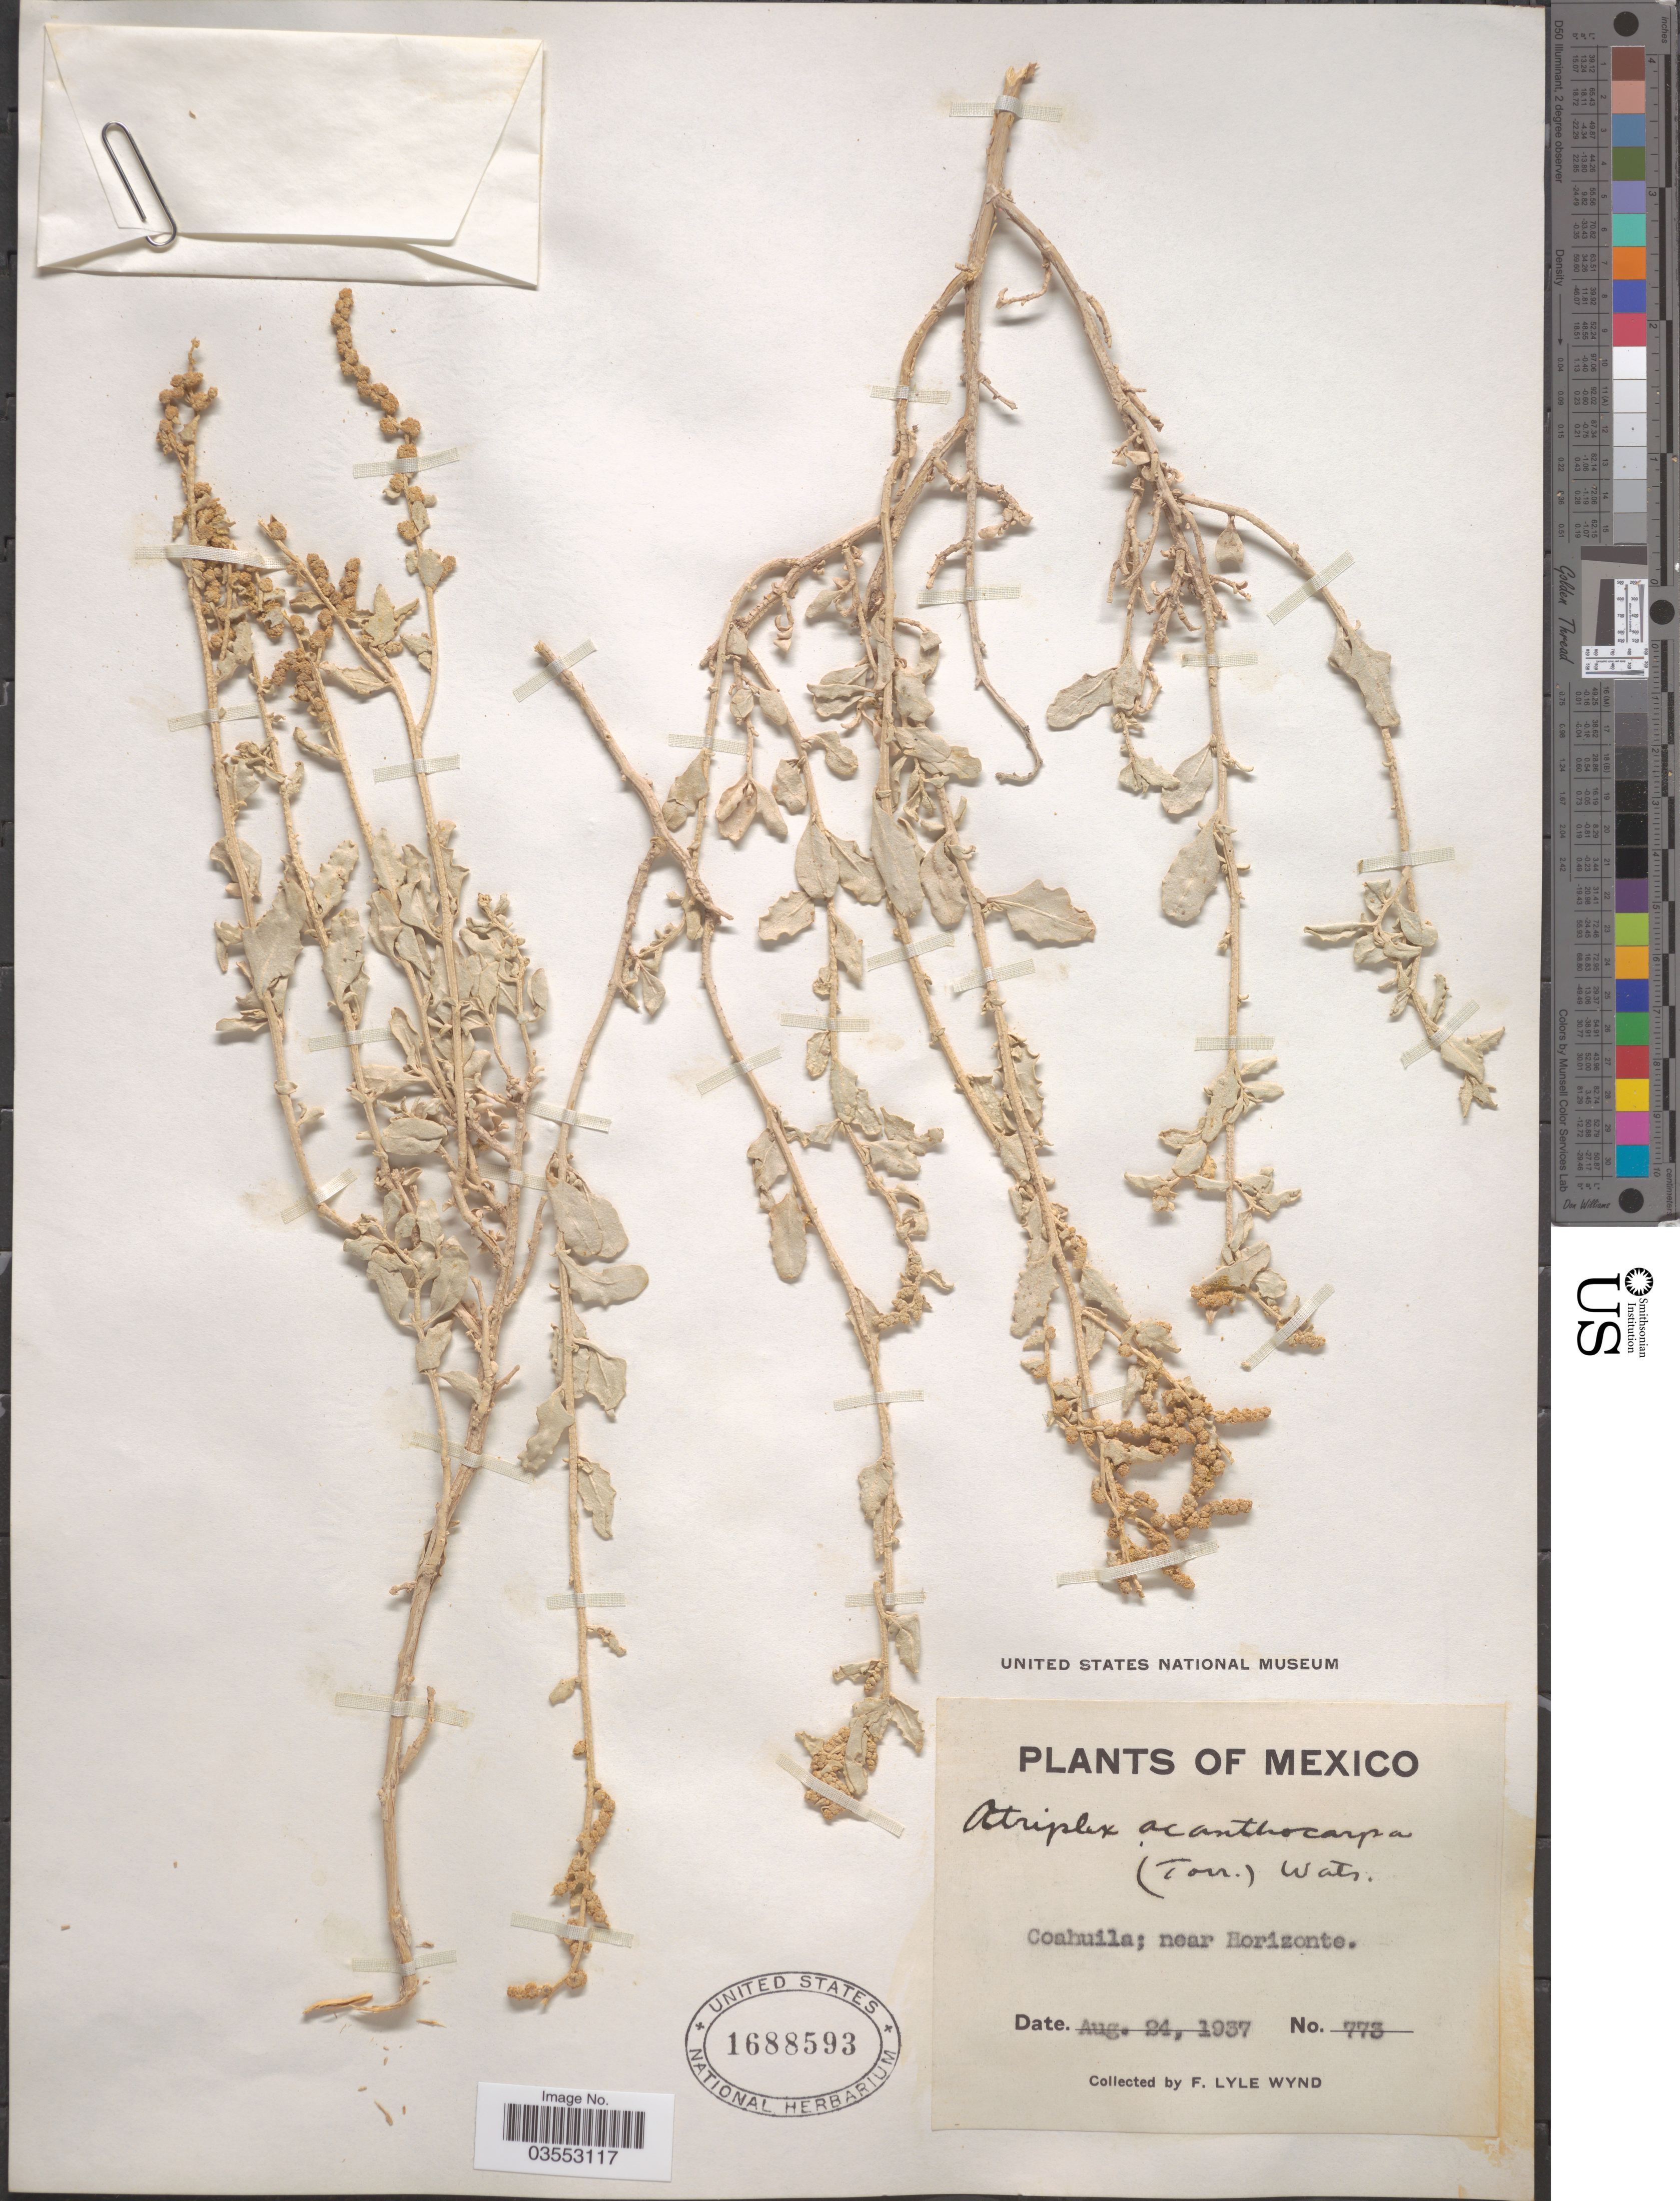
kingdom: Plantae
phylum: Tracheophyta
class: Magnoliopsida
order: Caryophyllales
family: Amaranthaceae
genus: Atriplex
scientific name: Atriplex acanthocarpa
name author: (Torr.) S. Watson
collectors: F. L. Wynd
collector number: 773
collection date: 1937-08-24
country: Mexico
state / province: Coahuila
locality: Near Horizonte.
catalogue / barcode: US 1688593